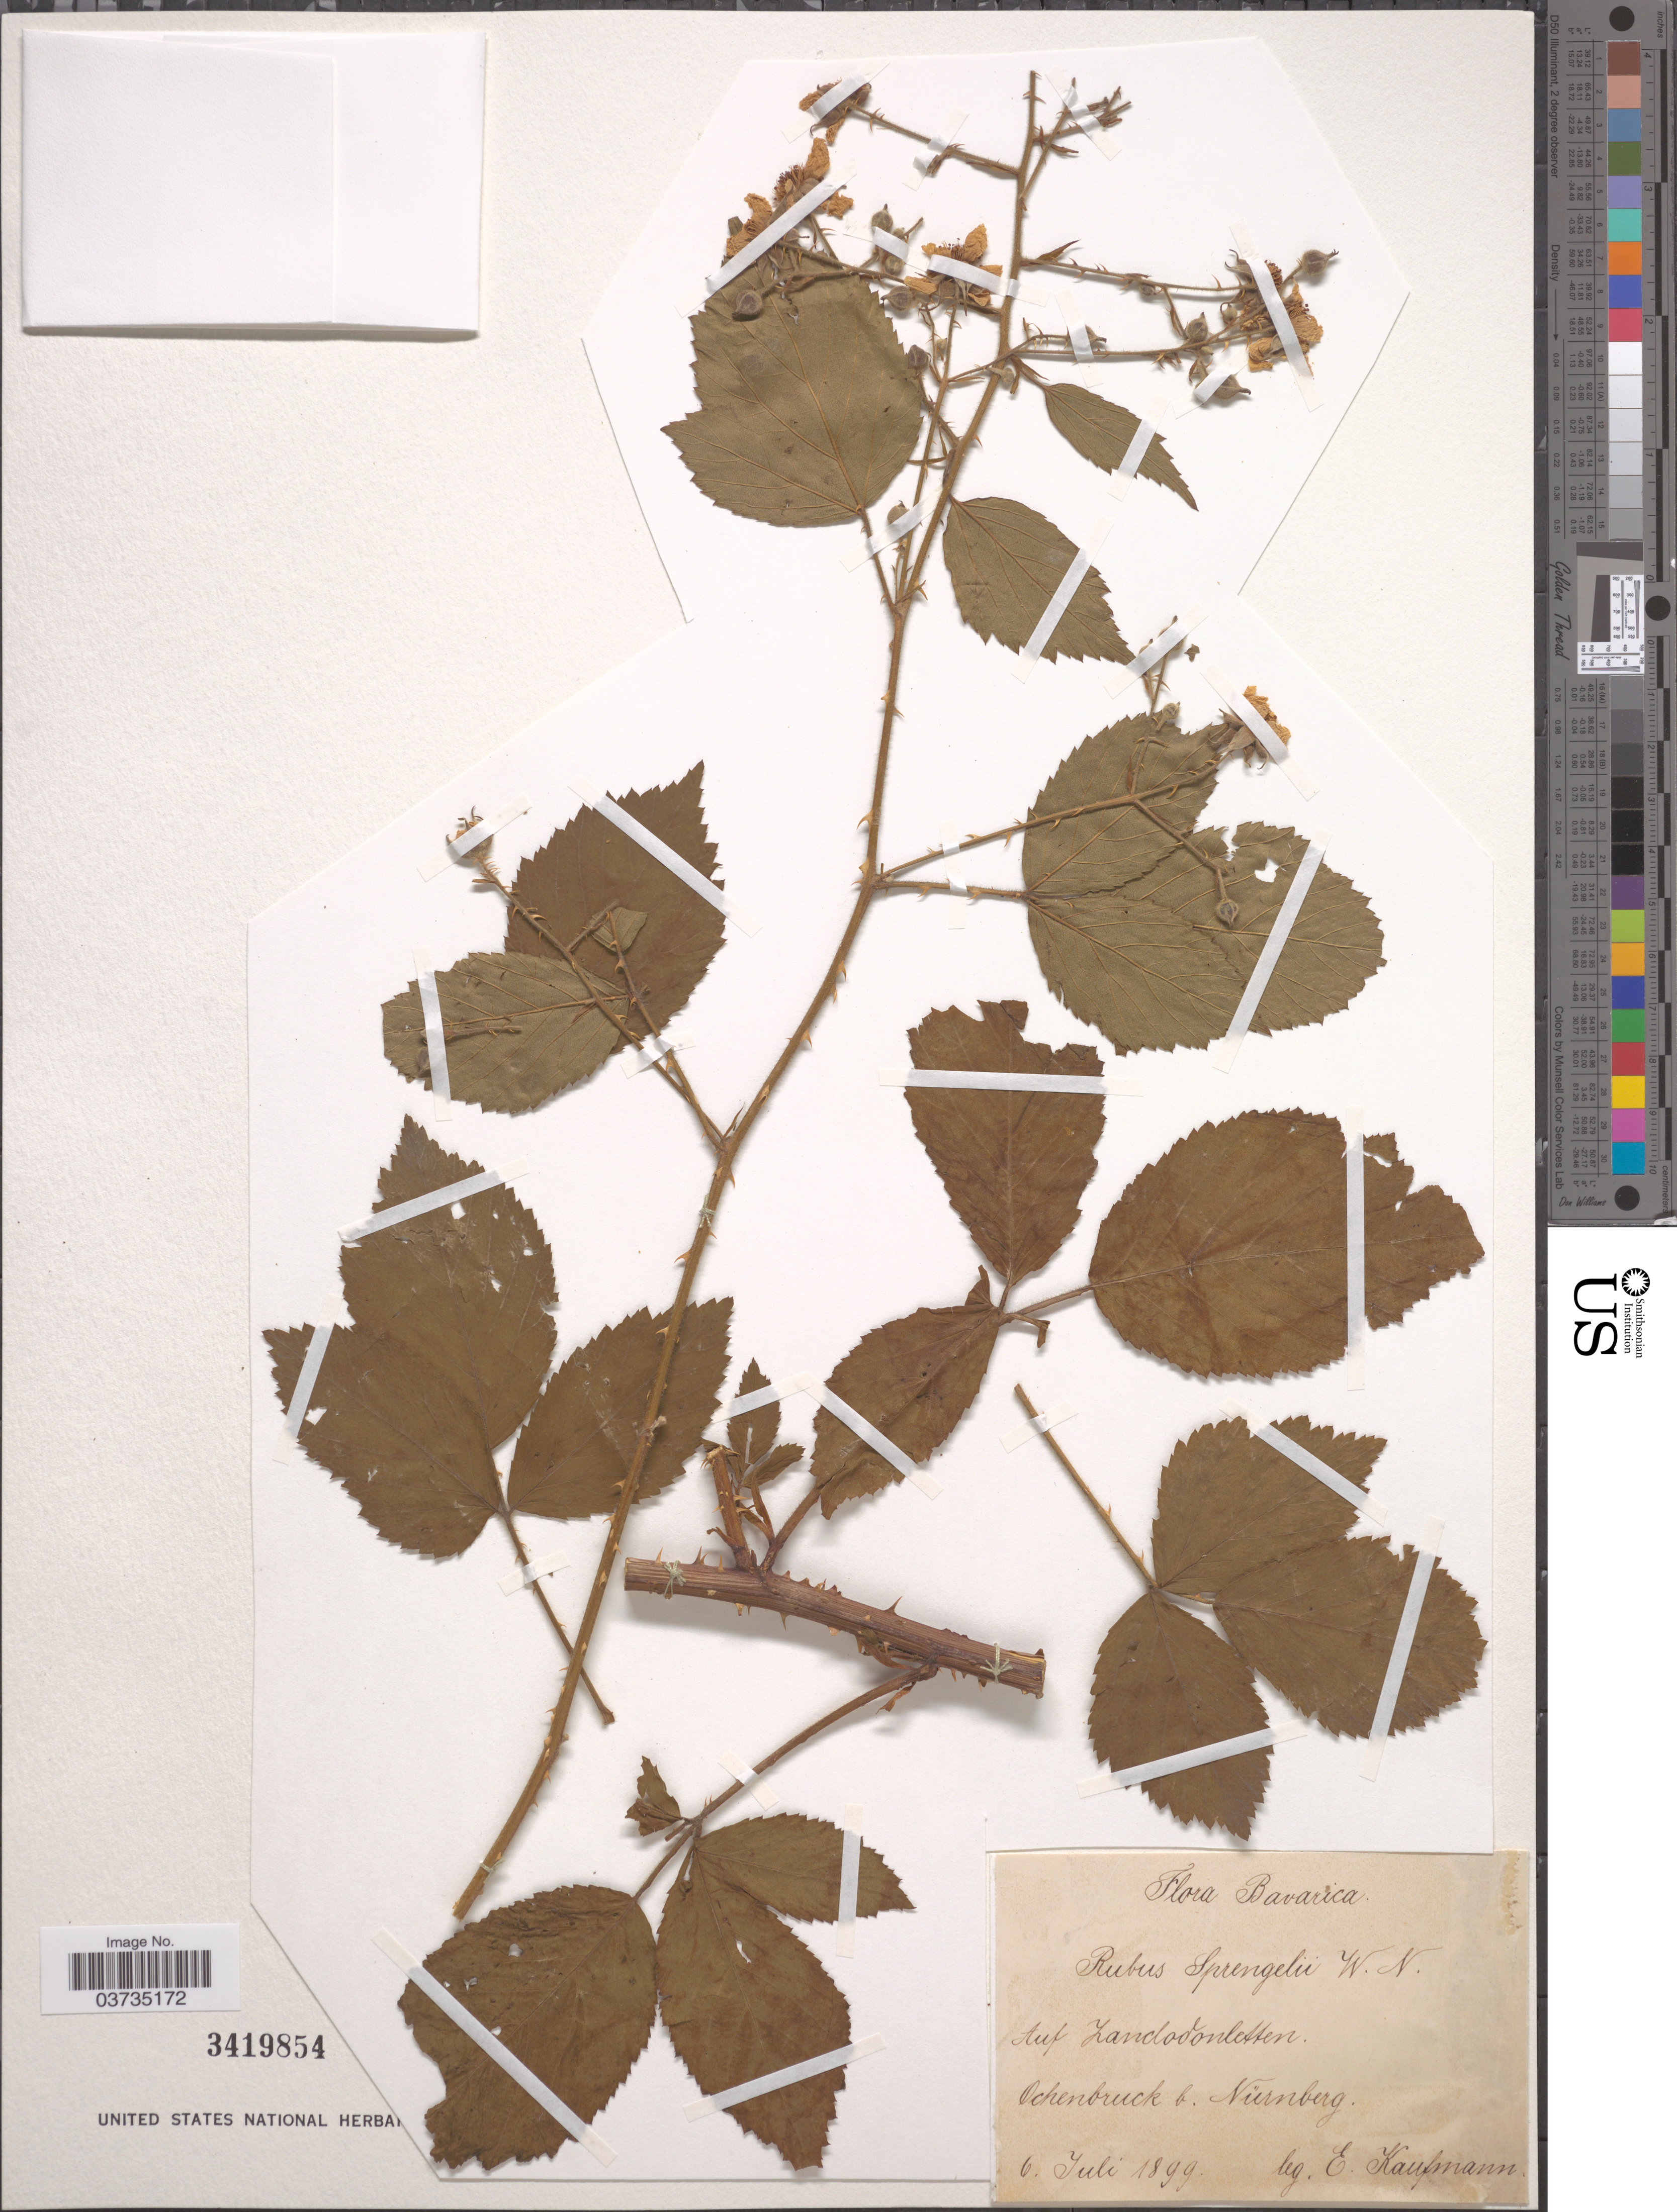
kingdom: Plantae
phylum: Tracheophyta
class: Magnoliopsida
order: Rosales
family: Rosaceae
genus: Rubus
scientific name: Rubus sprengelii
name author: Weihe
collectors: E. Kaufmann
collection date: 1899-07-06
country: Germany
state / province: Bayern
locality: Bavarica. Auf Zandodonletten. Ochenbruck b. Nürnberg.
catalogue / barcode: US 3419854